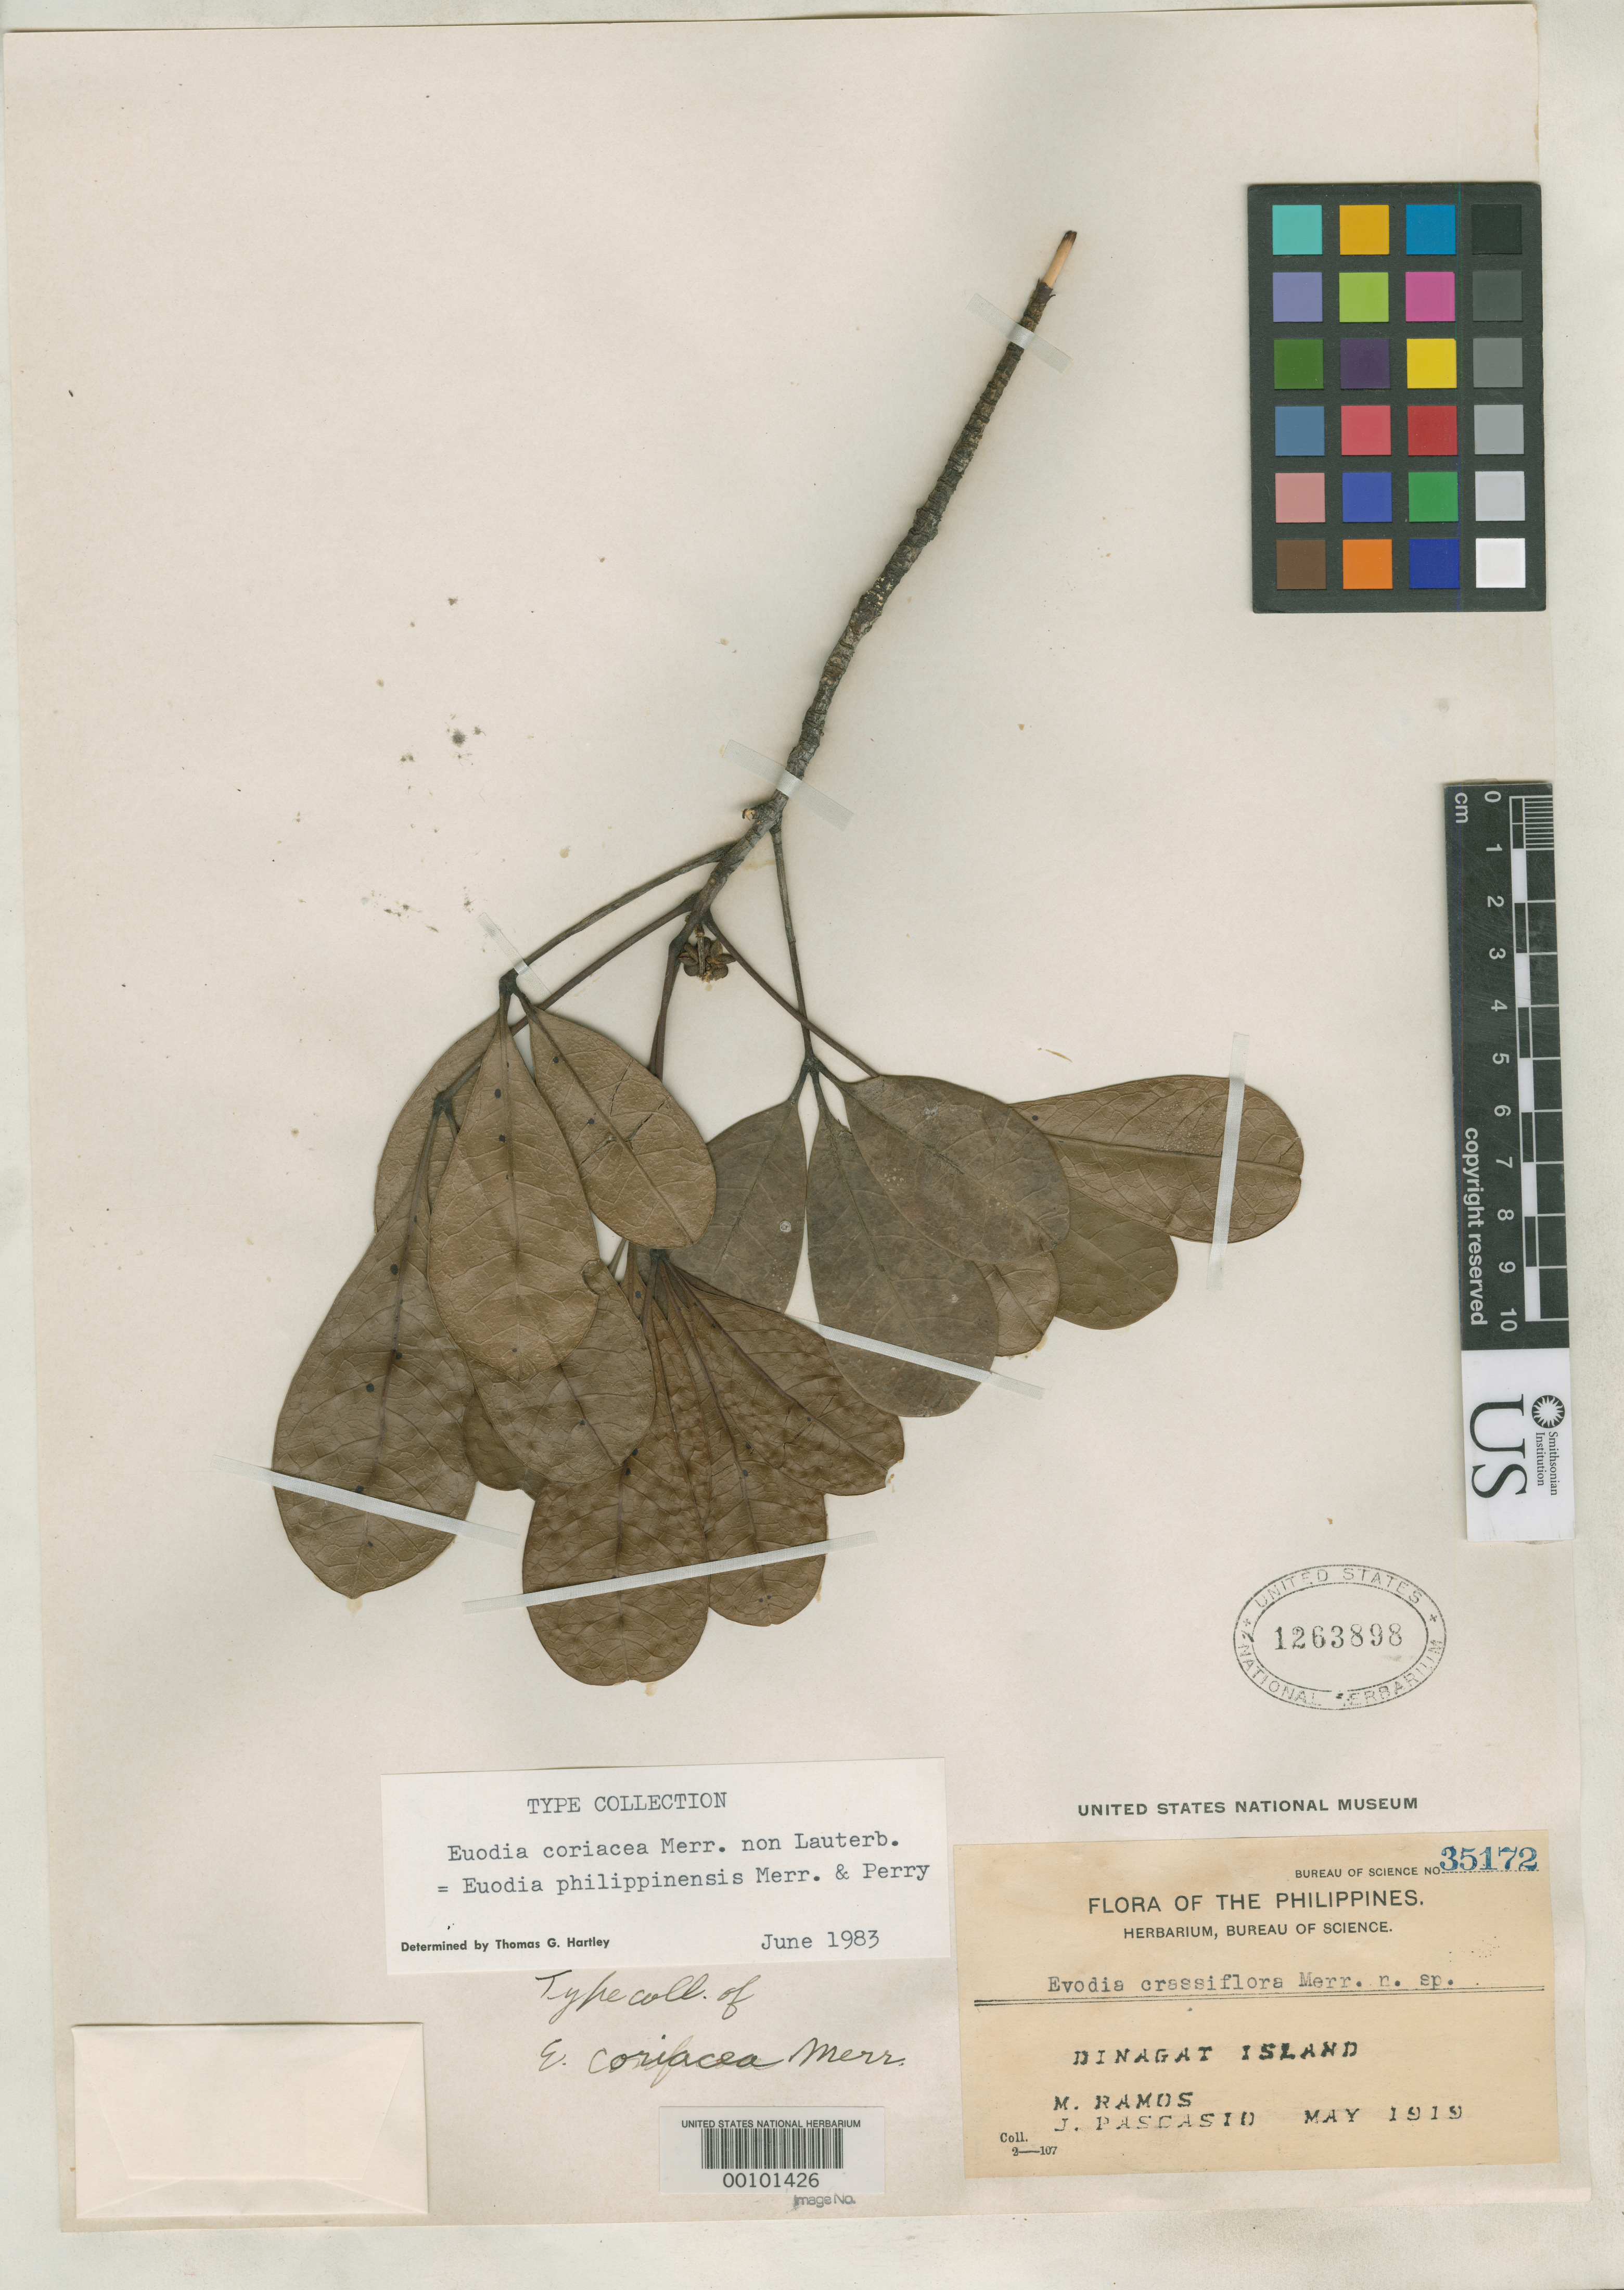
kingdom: Plantae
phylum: Tracheophyta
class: Magnoliopsida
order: Sapindales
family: Rutaceae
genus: Euodia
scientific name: Euodia coriacea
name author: Merr.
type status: Isotype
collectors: M. Ramos & J. Pascasio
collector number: Bur. Sci. 35172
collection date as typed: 12 May 1919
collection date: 1919-05-12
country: Philippines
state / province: Caraga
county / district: Surigao del Norte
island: Dinagat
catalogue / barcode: US 1263898